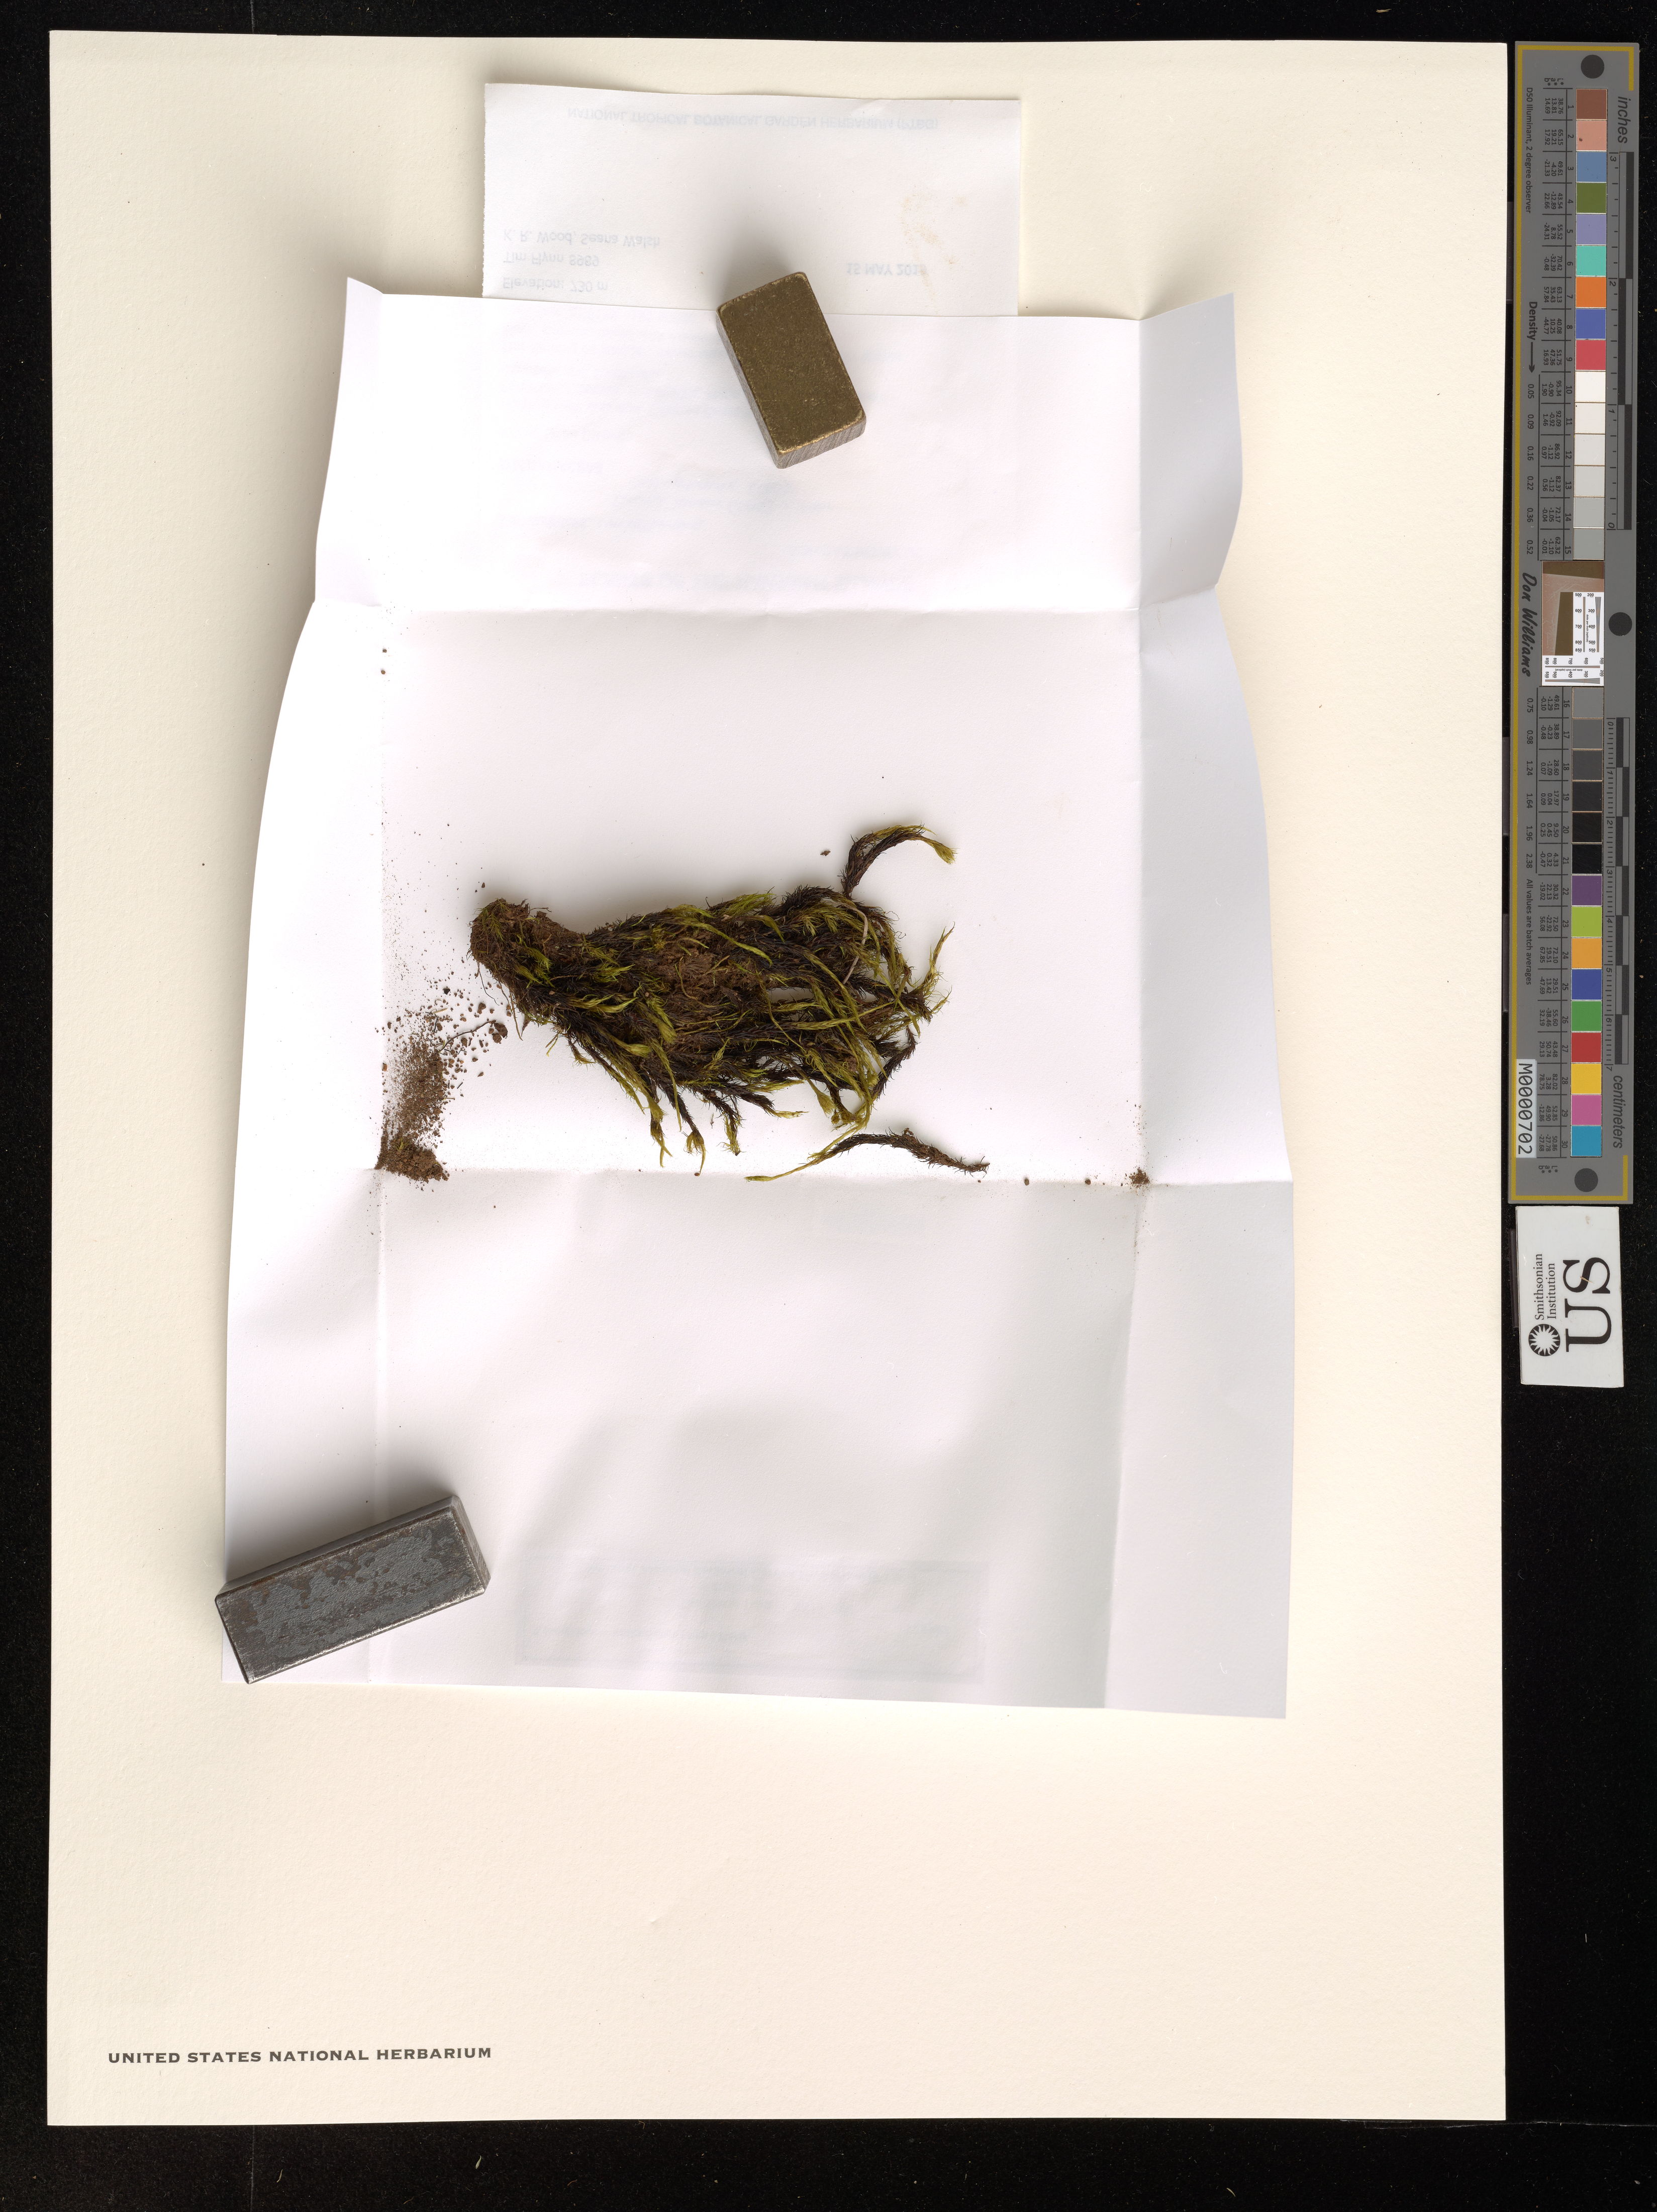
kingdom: Plantae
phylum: Bryophyta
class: Bryopsida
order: Dicranales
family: Leucobryaceae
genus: Campylopus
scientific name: Campylopus umbellatus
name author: (Schwägr. & Gaudich. ex Arn.) Paris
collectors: T. Flynn, K. R. Wood & S. Walsh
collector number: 8989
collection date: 2019-05-15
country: United States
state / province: Hawaii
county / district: Kauai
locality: The Hawaiian Islands. Kauai Lihue District. North Waiahi drainage.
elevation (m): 730